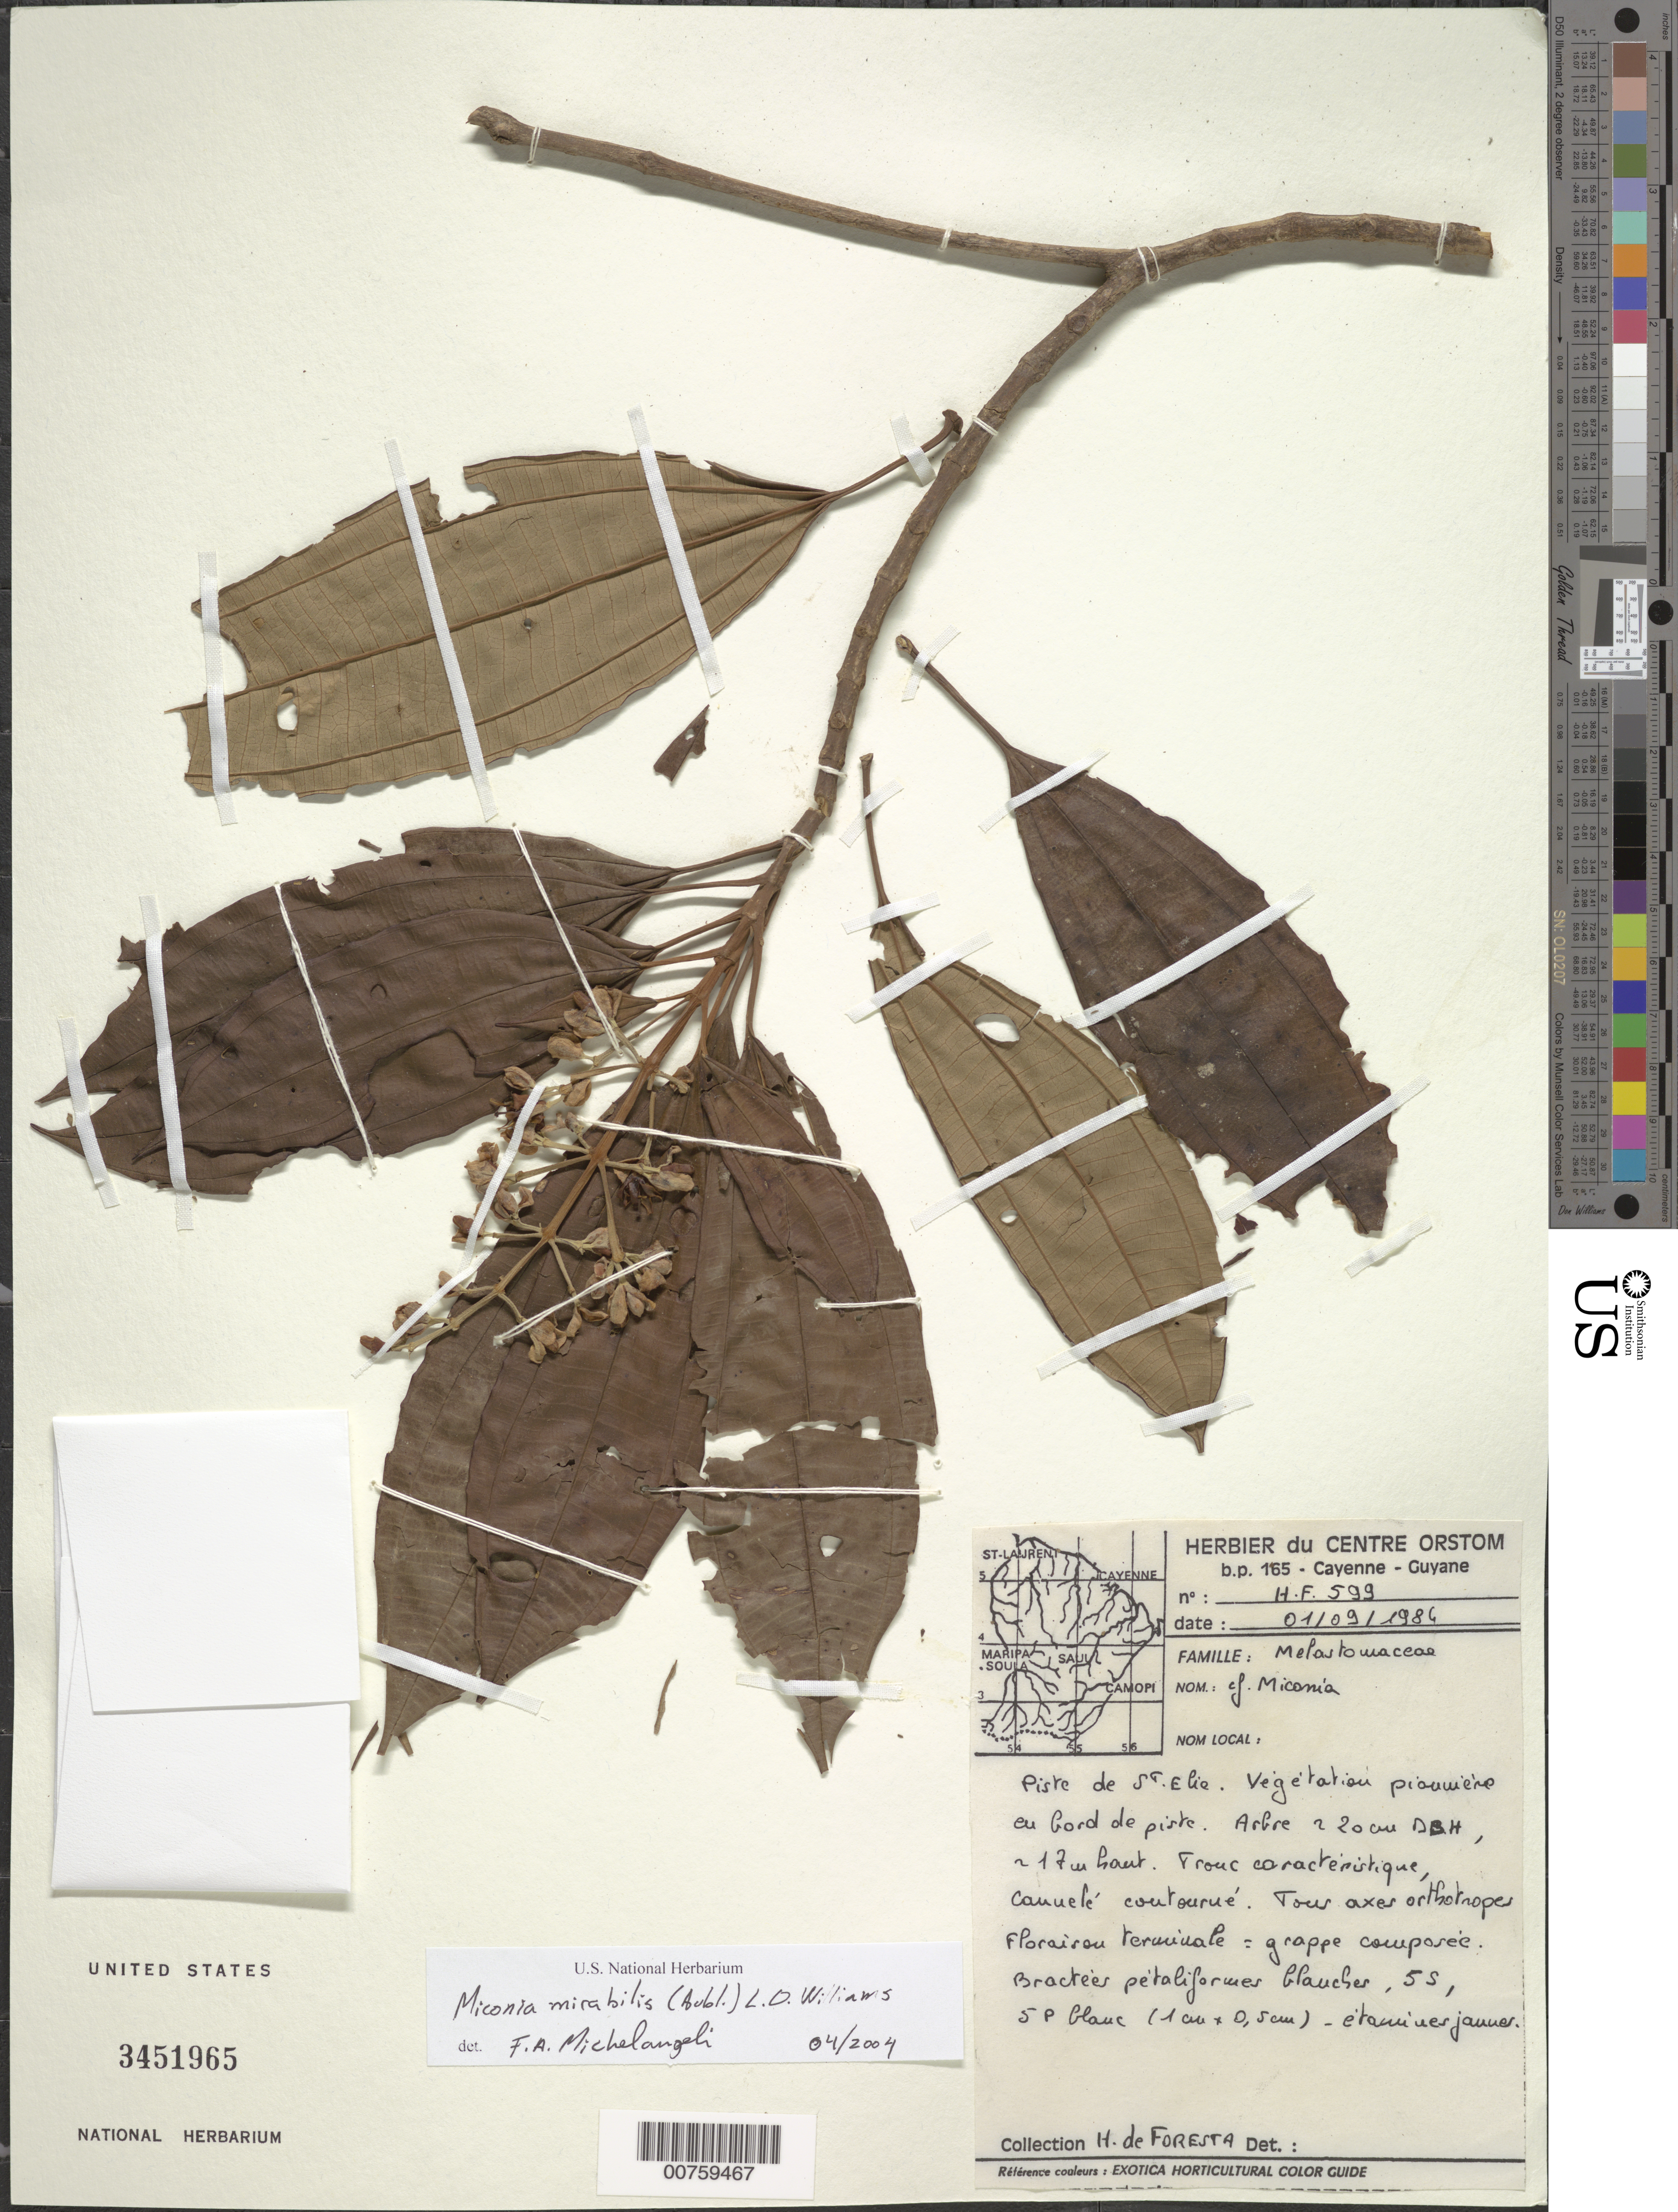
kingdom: Plantae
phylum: Tracheophyta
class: Magnoliopsida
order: Myrtales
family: Melastomataceae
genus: Miconia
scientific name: Miconia mirabilis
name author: (Aubl.) L.O. Williams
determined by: Michelangeli, F. A.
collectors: H. de Foresta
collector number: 599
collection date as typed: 1-Sep-84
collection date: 1984-09-01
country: French Guiana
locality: Piste de Saint-Élie, Bassin du Sinnamary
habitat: Vegetation poinniere en bord de piste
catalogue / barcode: US 3451965